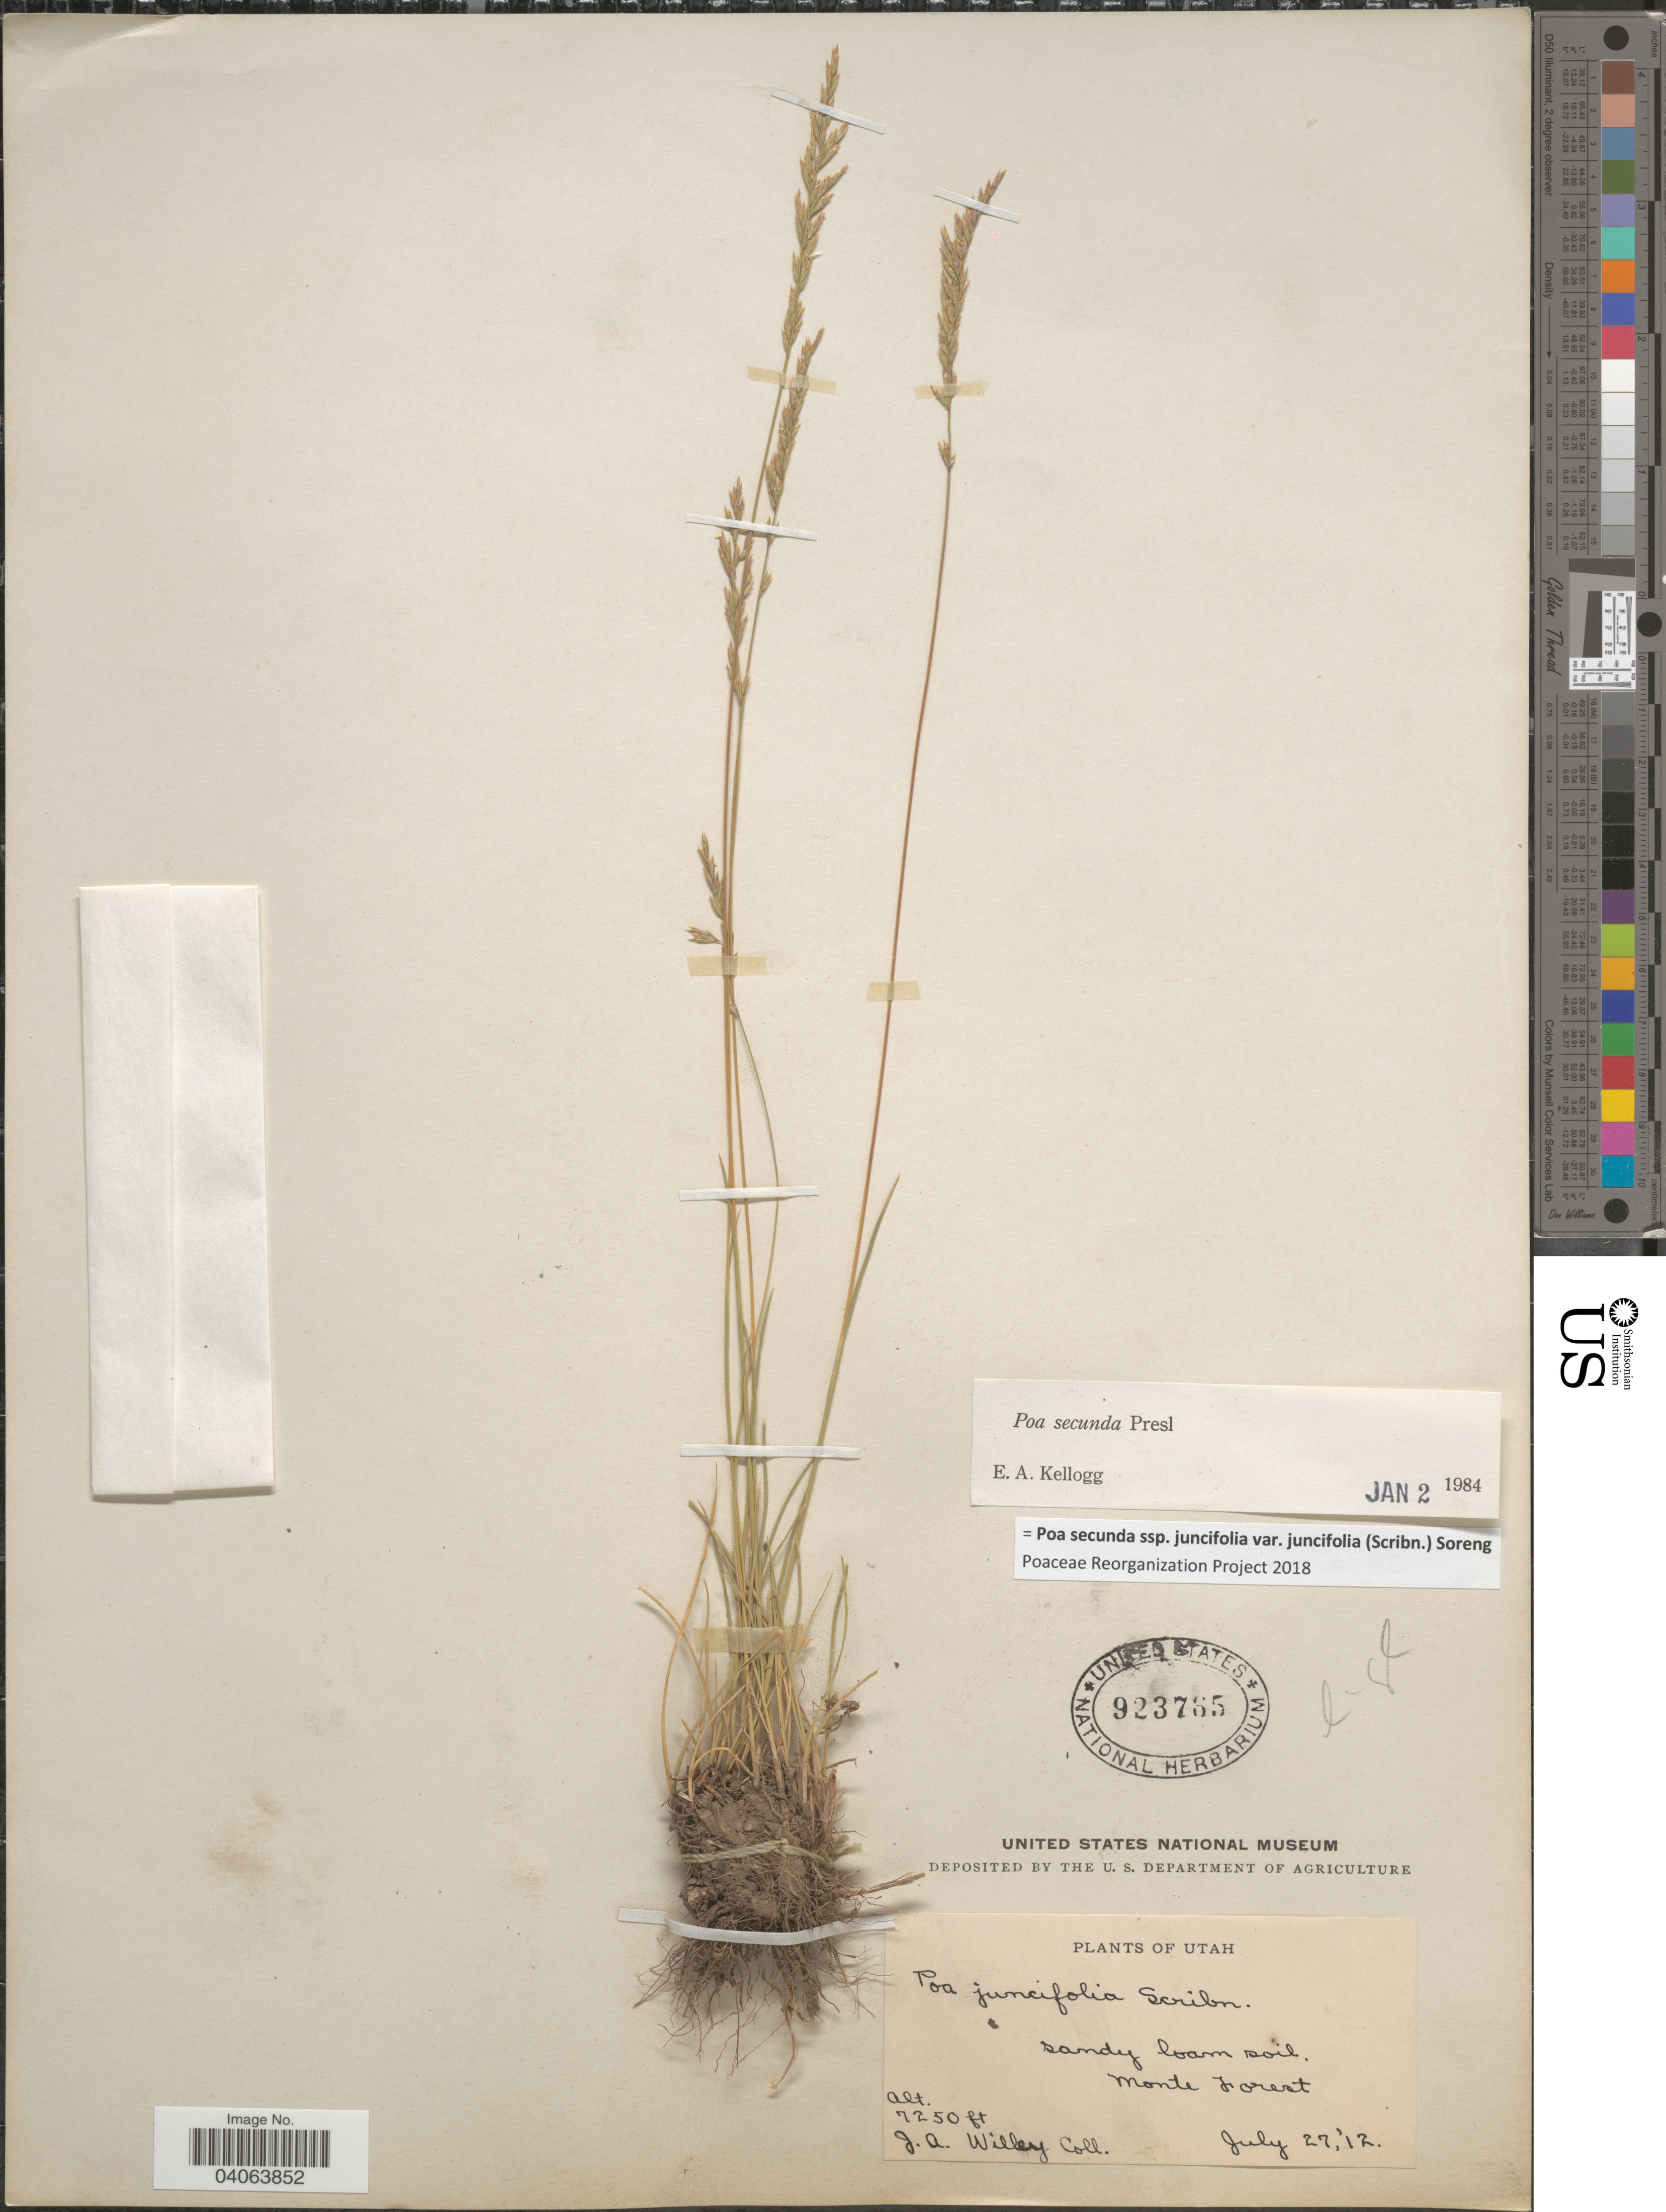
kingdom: Plantae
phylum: Tracheophyta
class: Liliopsida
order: Poales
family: Poaceae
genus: Poa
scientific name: Poa secunda subsp. juncifolia var. juncifolia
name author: (Scribn.) Soreng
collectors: J. Willey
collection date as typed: Transcribed d/m/y: 27/7/12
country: United States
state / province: Utah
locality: Sandy loam soil. Monte Forest.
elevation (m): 2210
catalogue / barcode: US 923765